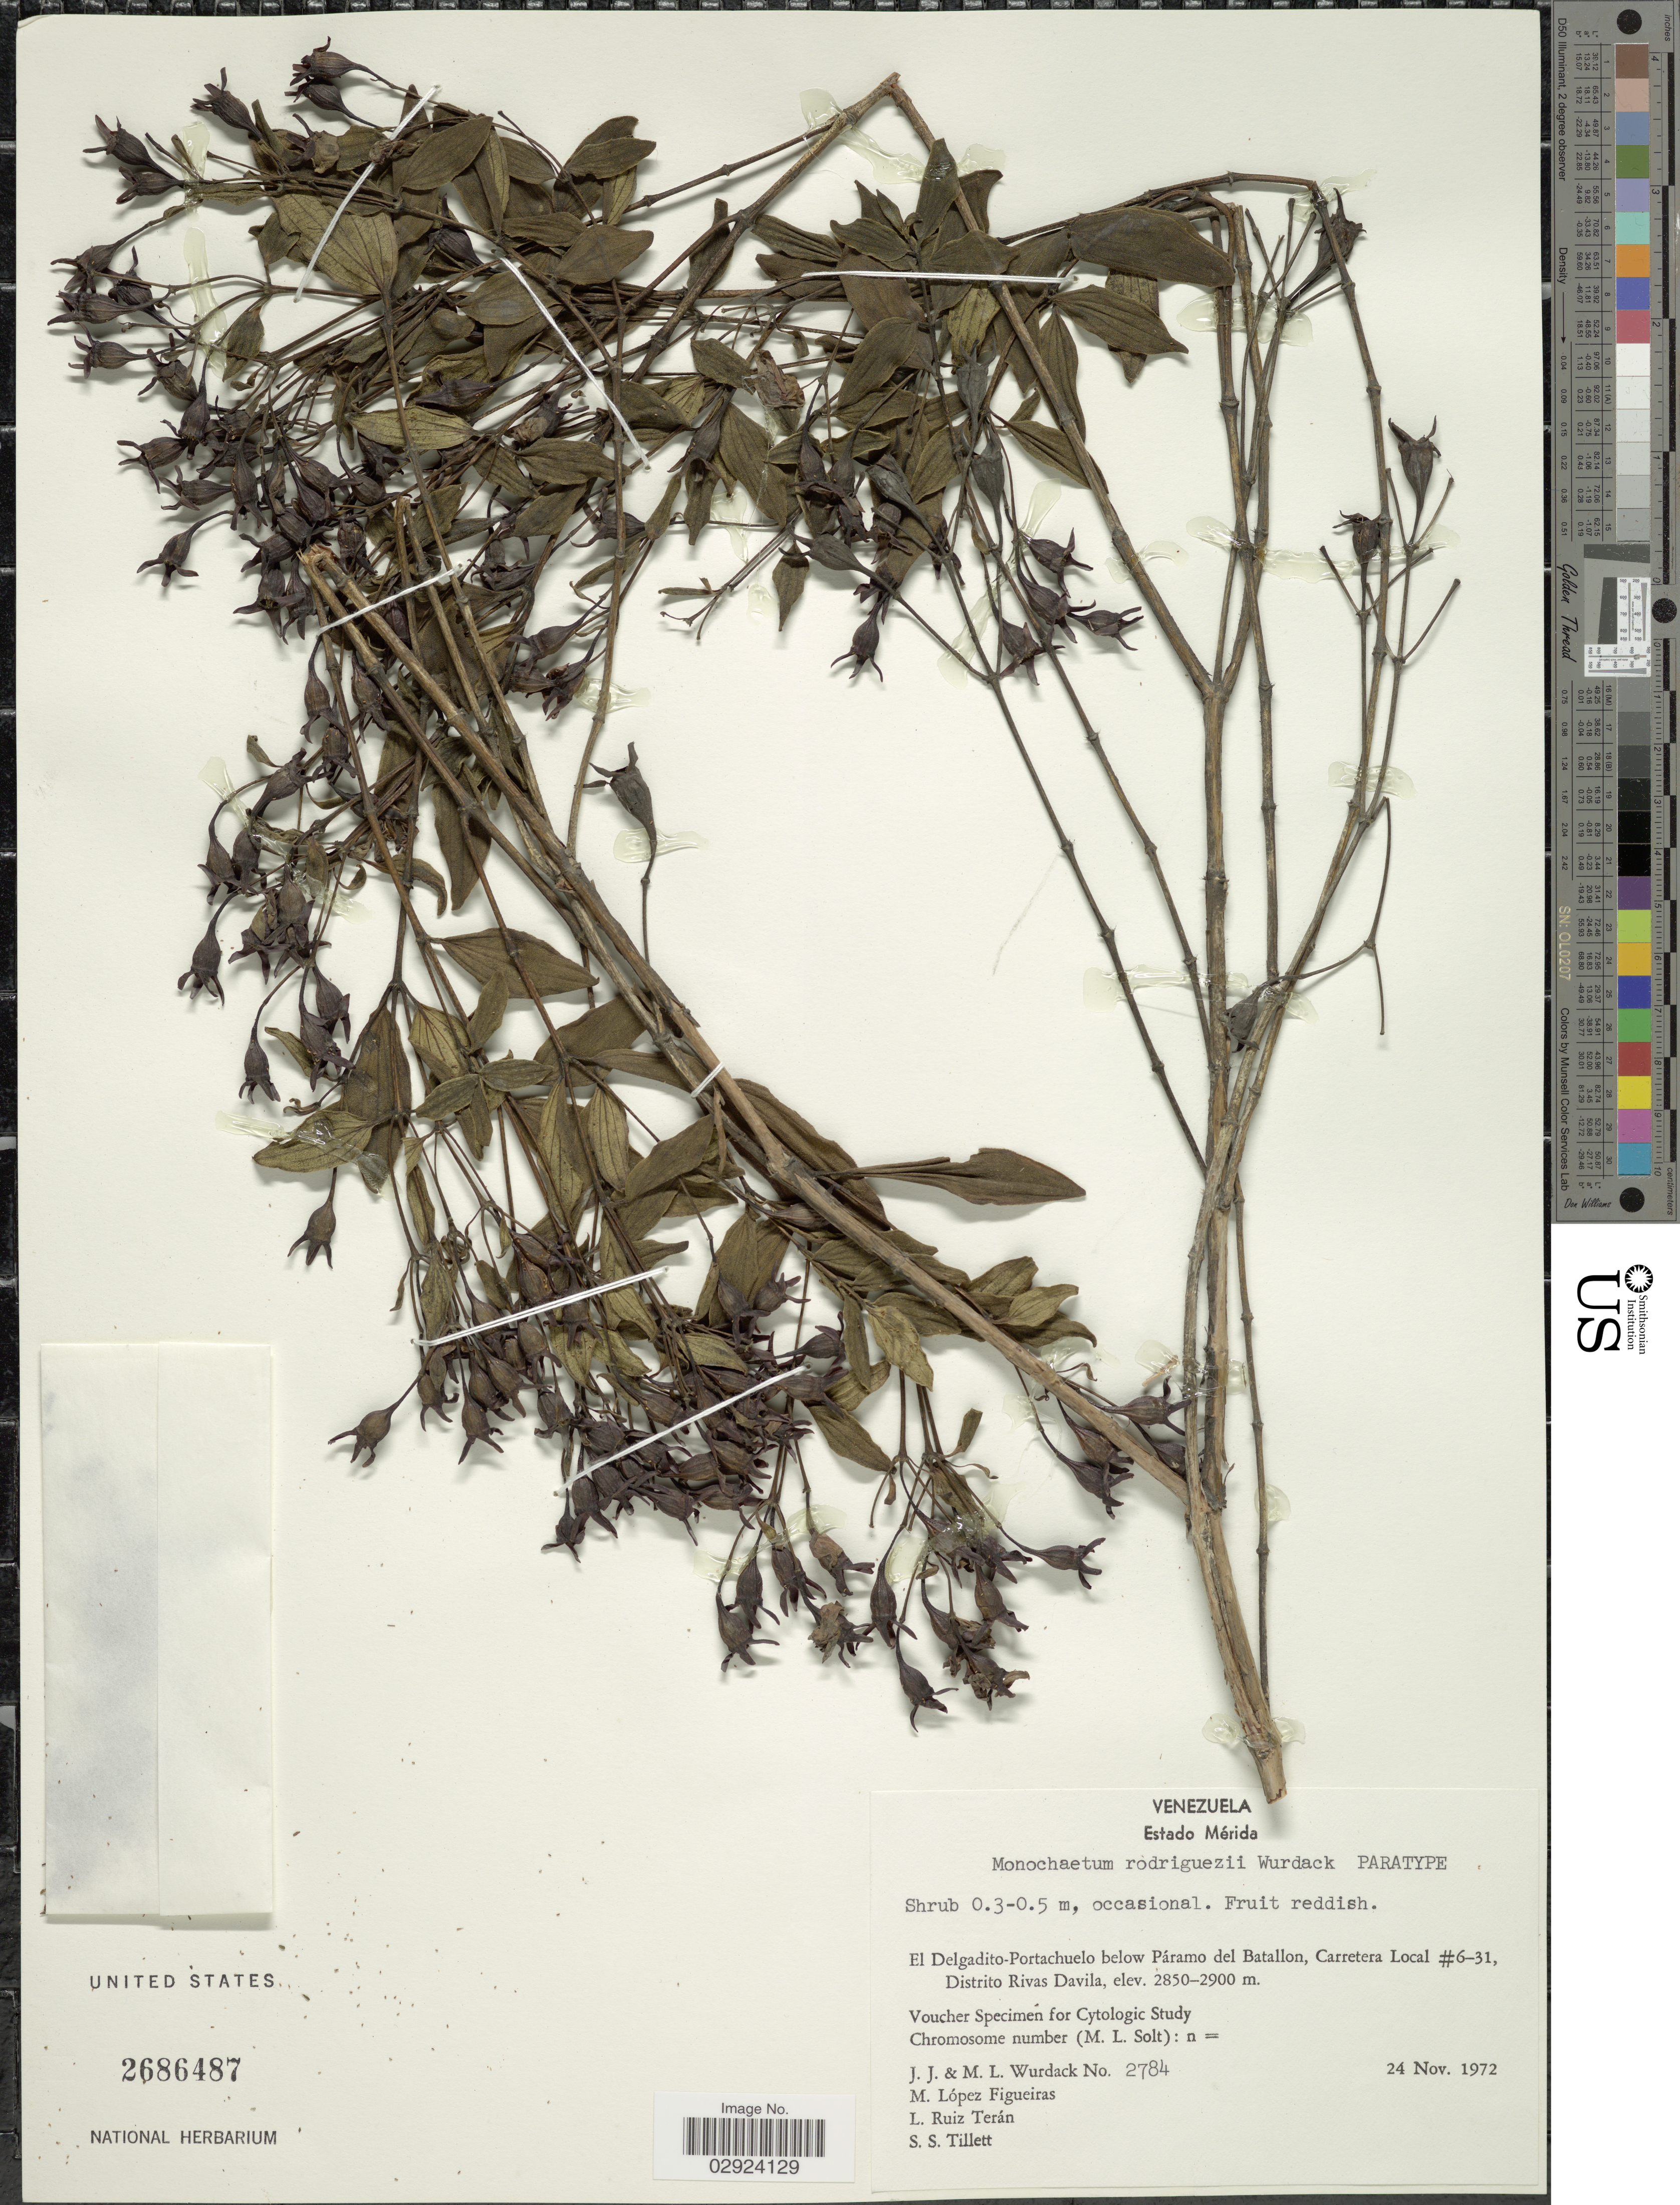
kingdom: Plantae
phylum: Tracheophyta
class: Magnoliopsida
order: Myrtales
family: Melastomataceae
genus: Monochaetum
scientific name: Monochaetum rodriguezii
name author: Wurdack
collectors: J. J. Wurdack, M. L. Wurdack, M. López Figueiras & L. E. Ruíz-Terán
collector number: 2784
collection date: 1972-11-24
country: Venezuela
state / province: Mérida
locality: El Delgadito-Portachuelo below Páramo del Batallon, Carretera Local #6-31, Distrito Rivas Davila.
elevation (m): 2850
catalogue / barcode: US 2686487